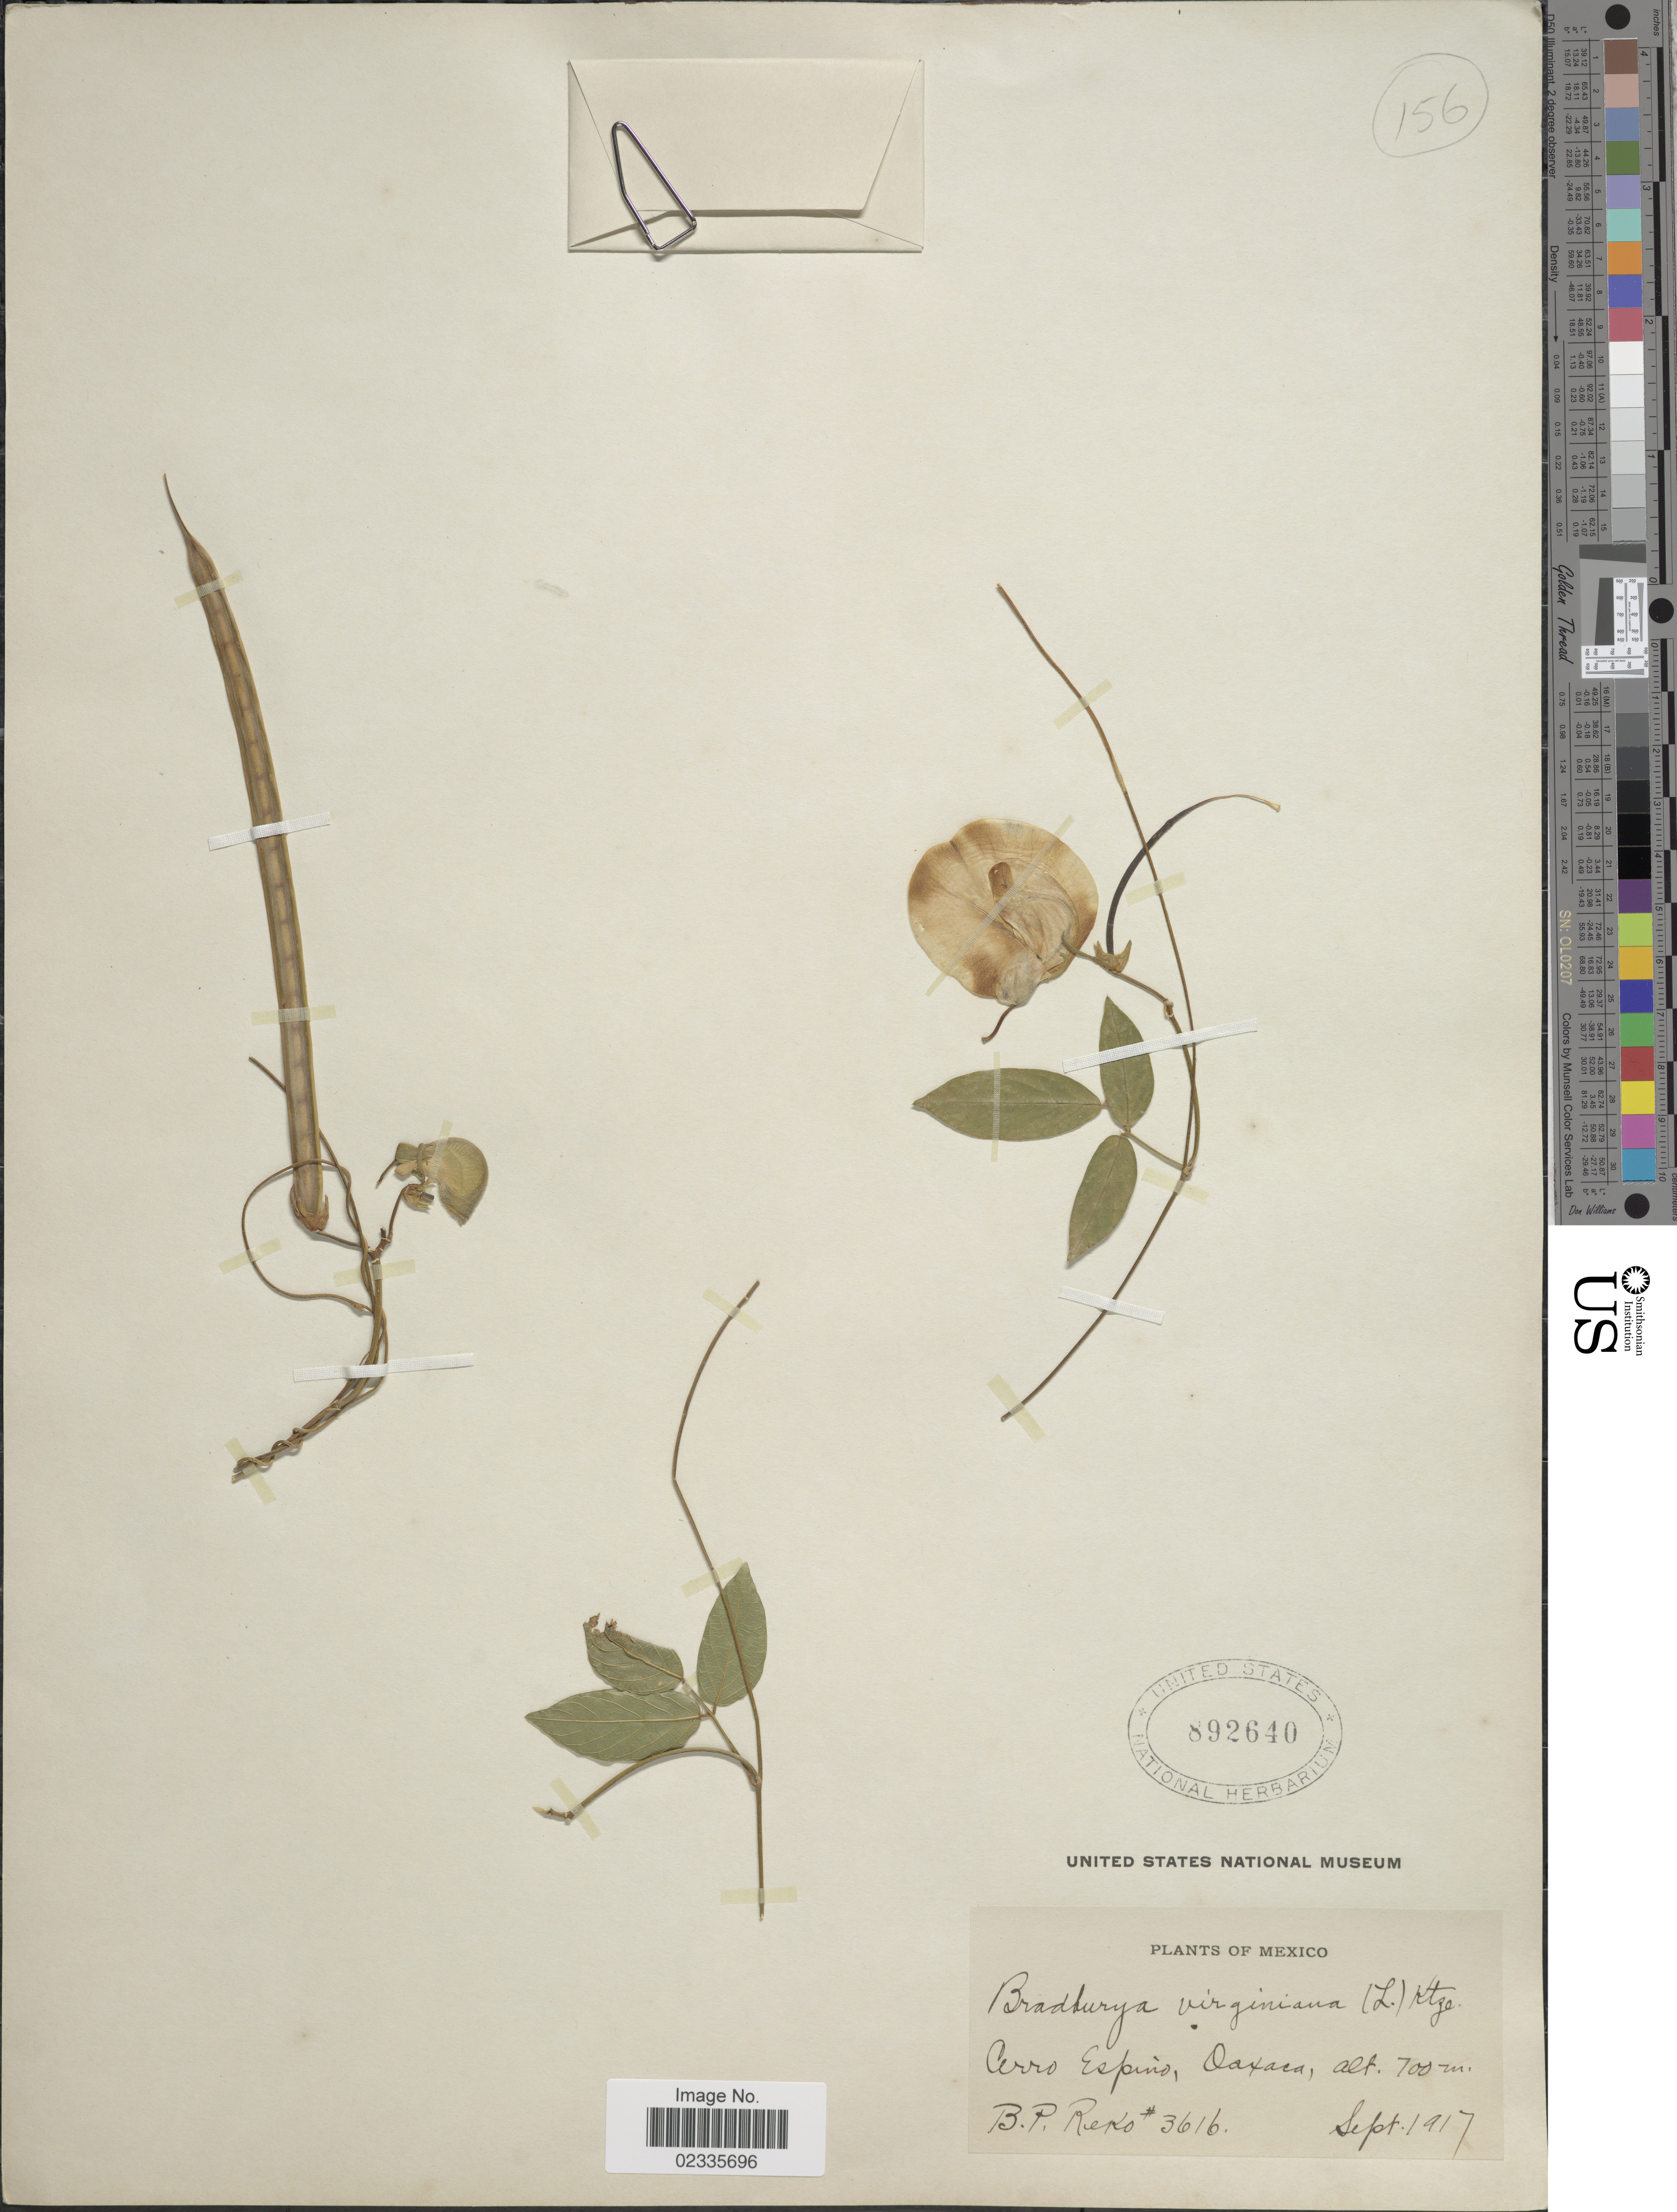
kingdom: Plantae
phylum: Tracheophyta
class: Magnoliopsida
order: Fabales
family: Fabaceae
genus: Centrosema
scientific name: Centrosema virginianum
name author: (L.) Benth.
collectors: B. P. Reko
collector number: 3616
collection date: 1917-09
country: Mexico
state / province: Oaxaca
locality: Cerro Espino, Oaxaca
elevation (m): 700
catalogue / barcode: US 892640